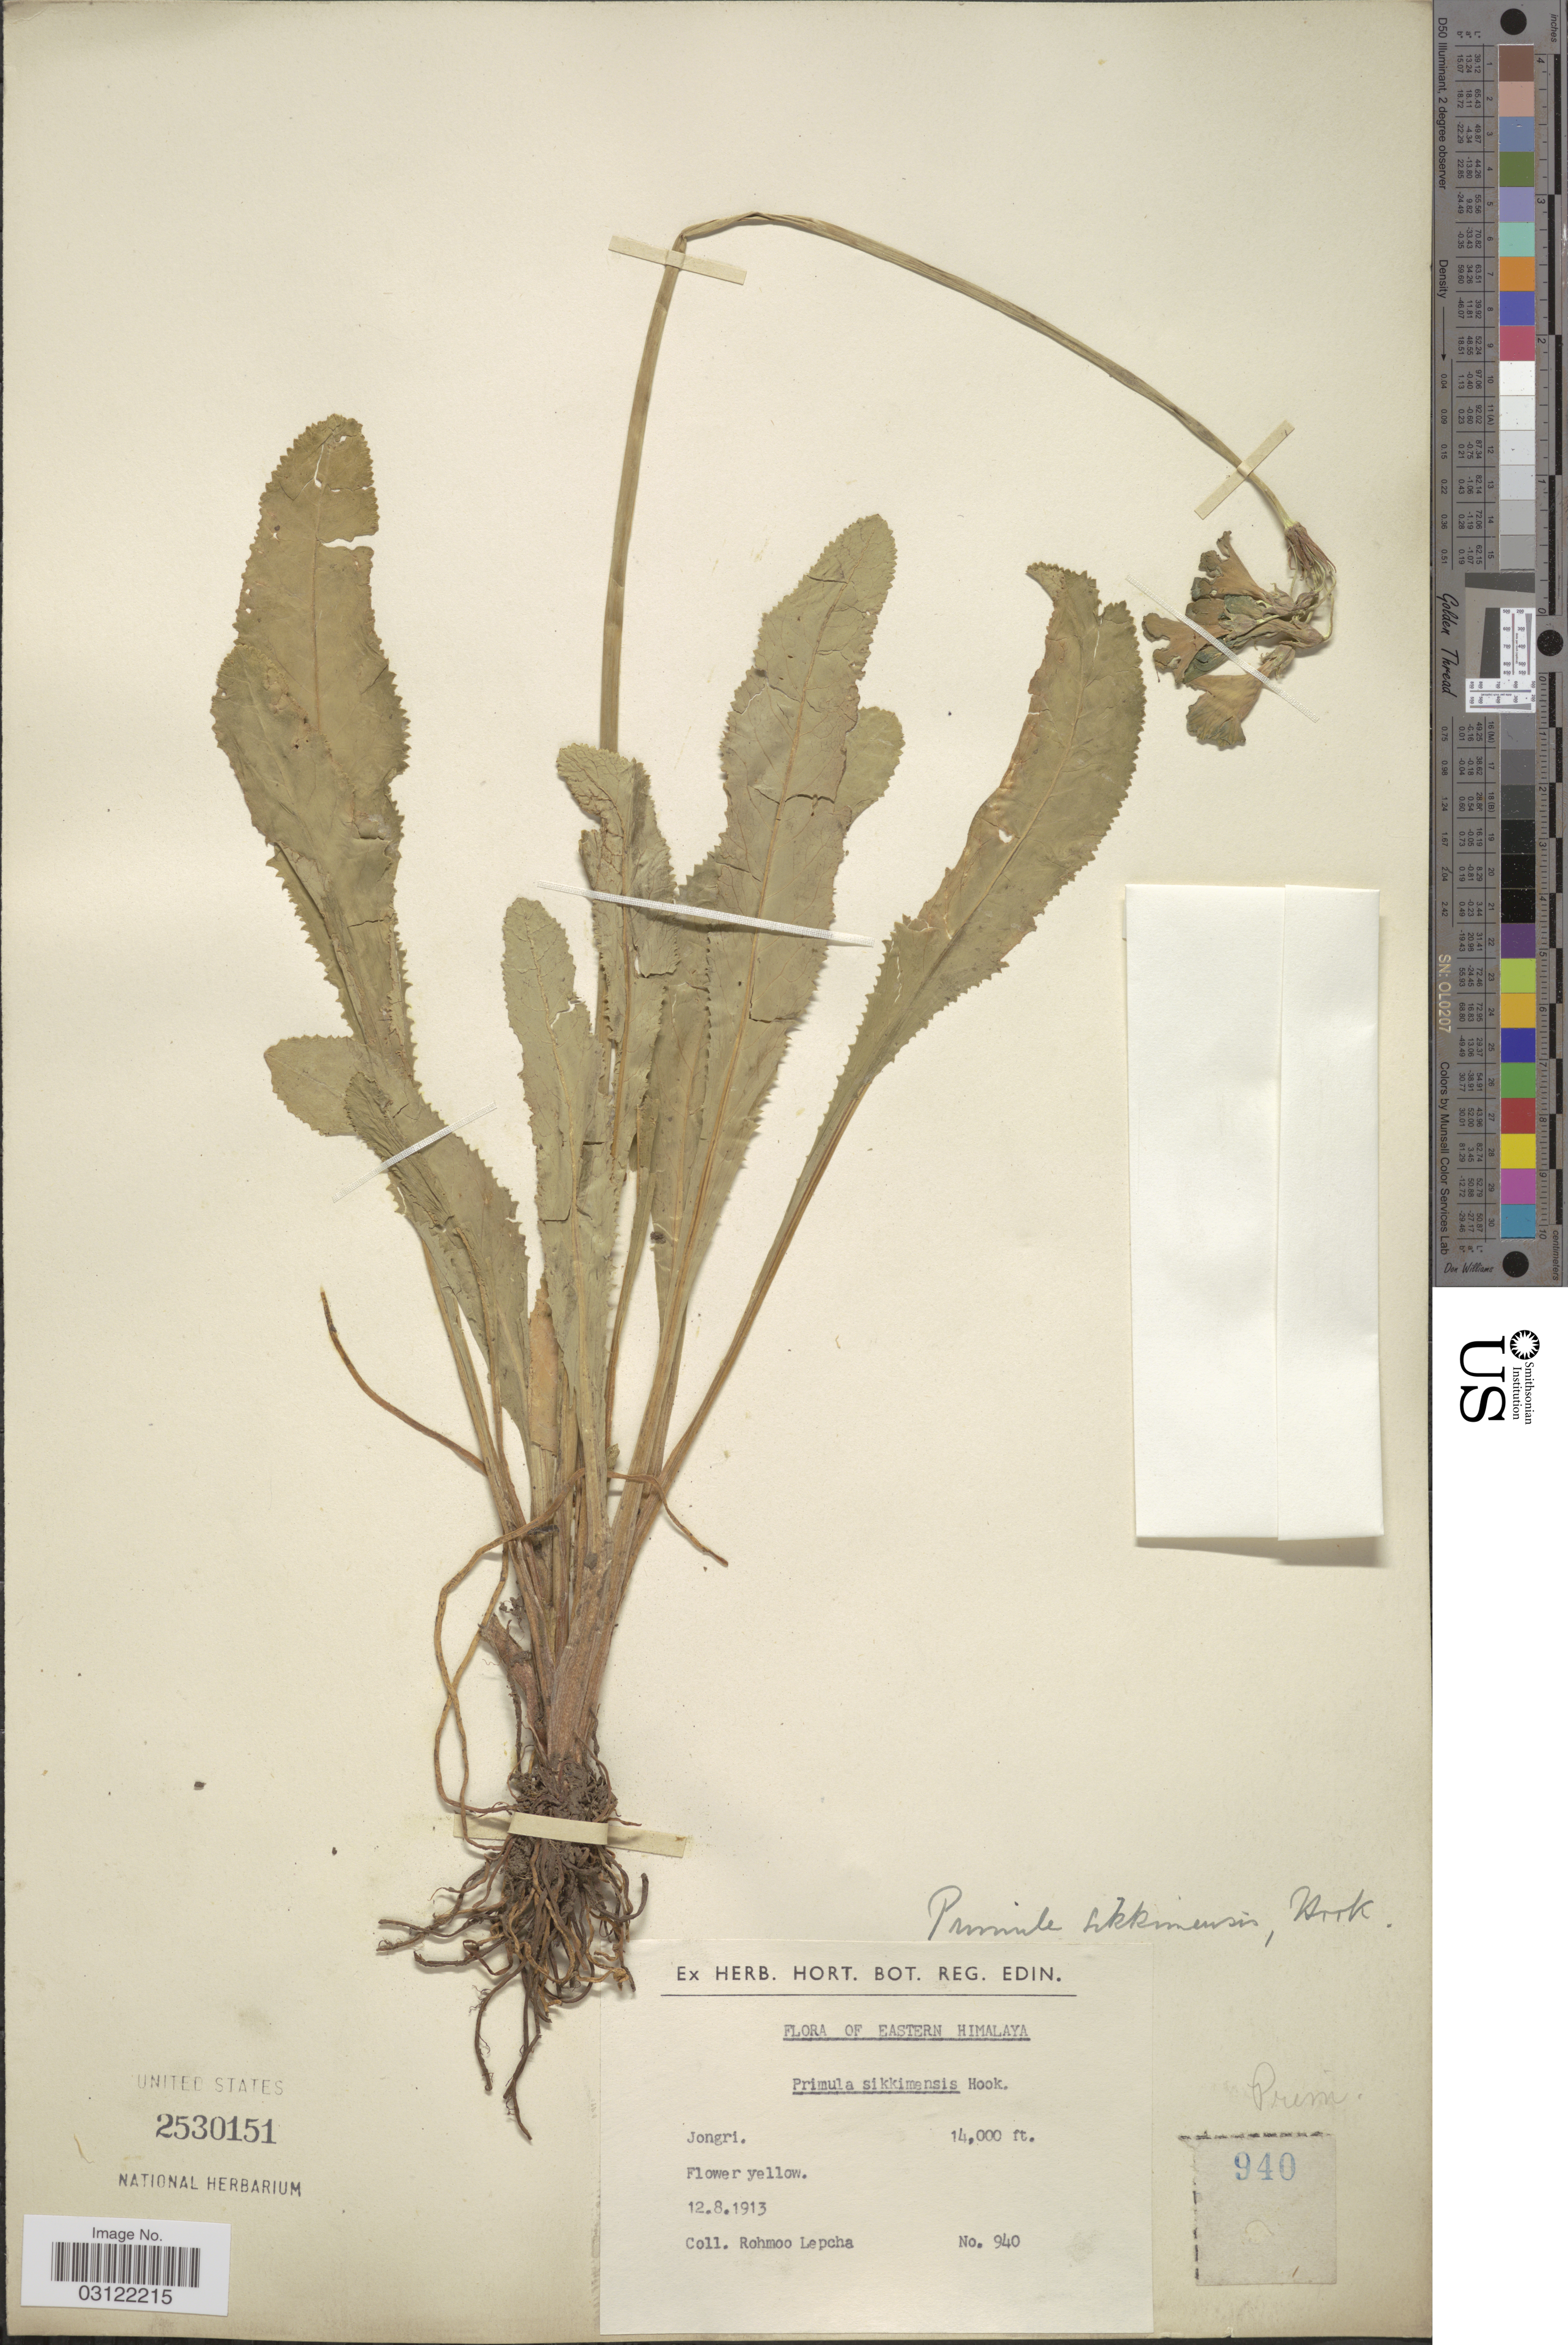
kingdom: Plantae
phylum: Tracheophyta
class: Magnoliopsida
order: Ericales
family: Primulaceae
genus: Primula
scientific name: Primula sikkimensis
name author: Hook.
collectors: R. Lepcha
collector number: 940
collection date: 1913-08-12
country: India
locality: Eastern Himalaya. Jongri.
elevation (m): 4267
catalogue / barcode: US 2530151